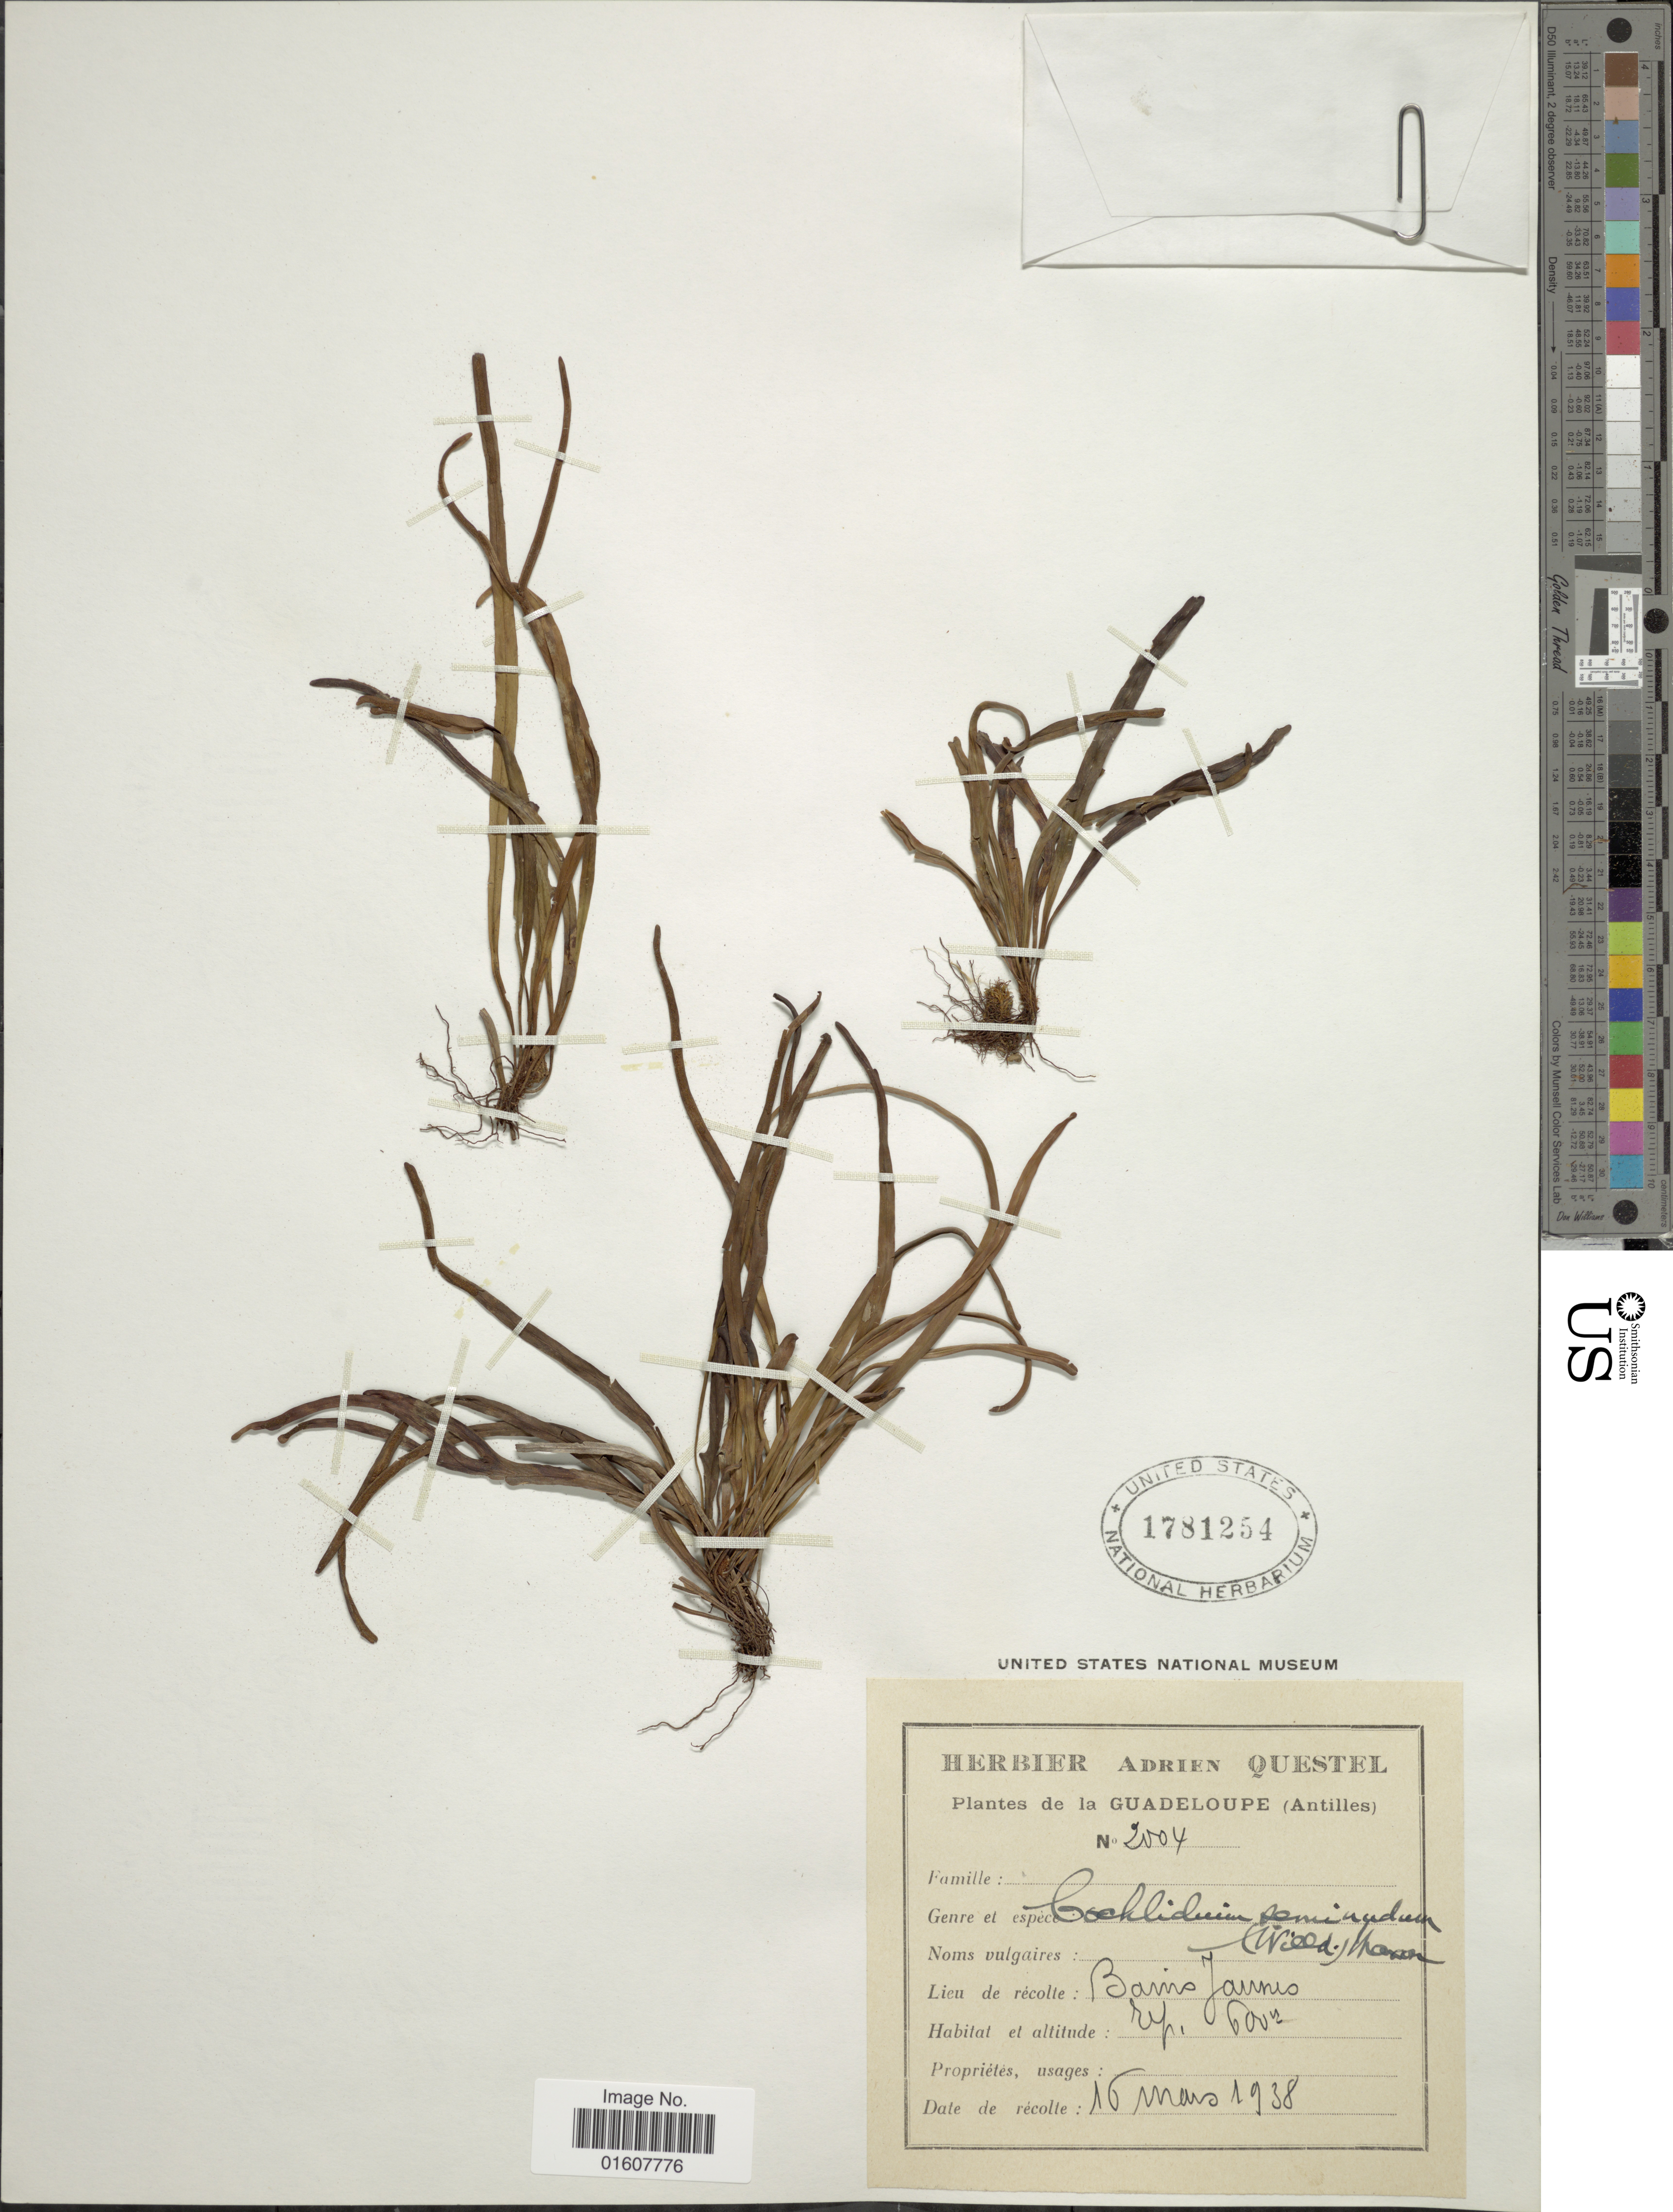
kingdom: Plantae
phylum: Tracheophyta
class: Polypodiopsida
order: Polypodiales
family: Polypodiaceae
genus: Cochlidium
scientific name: Cochlidium seminudum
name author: (Willd.) Maxon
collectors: ex herb. A. Questal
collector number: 2004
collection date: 1938-03-16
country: Guadeloupe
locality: (Antilles), Bains James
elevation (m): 600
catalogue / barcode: US 1781254